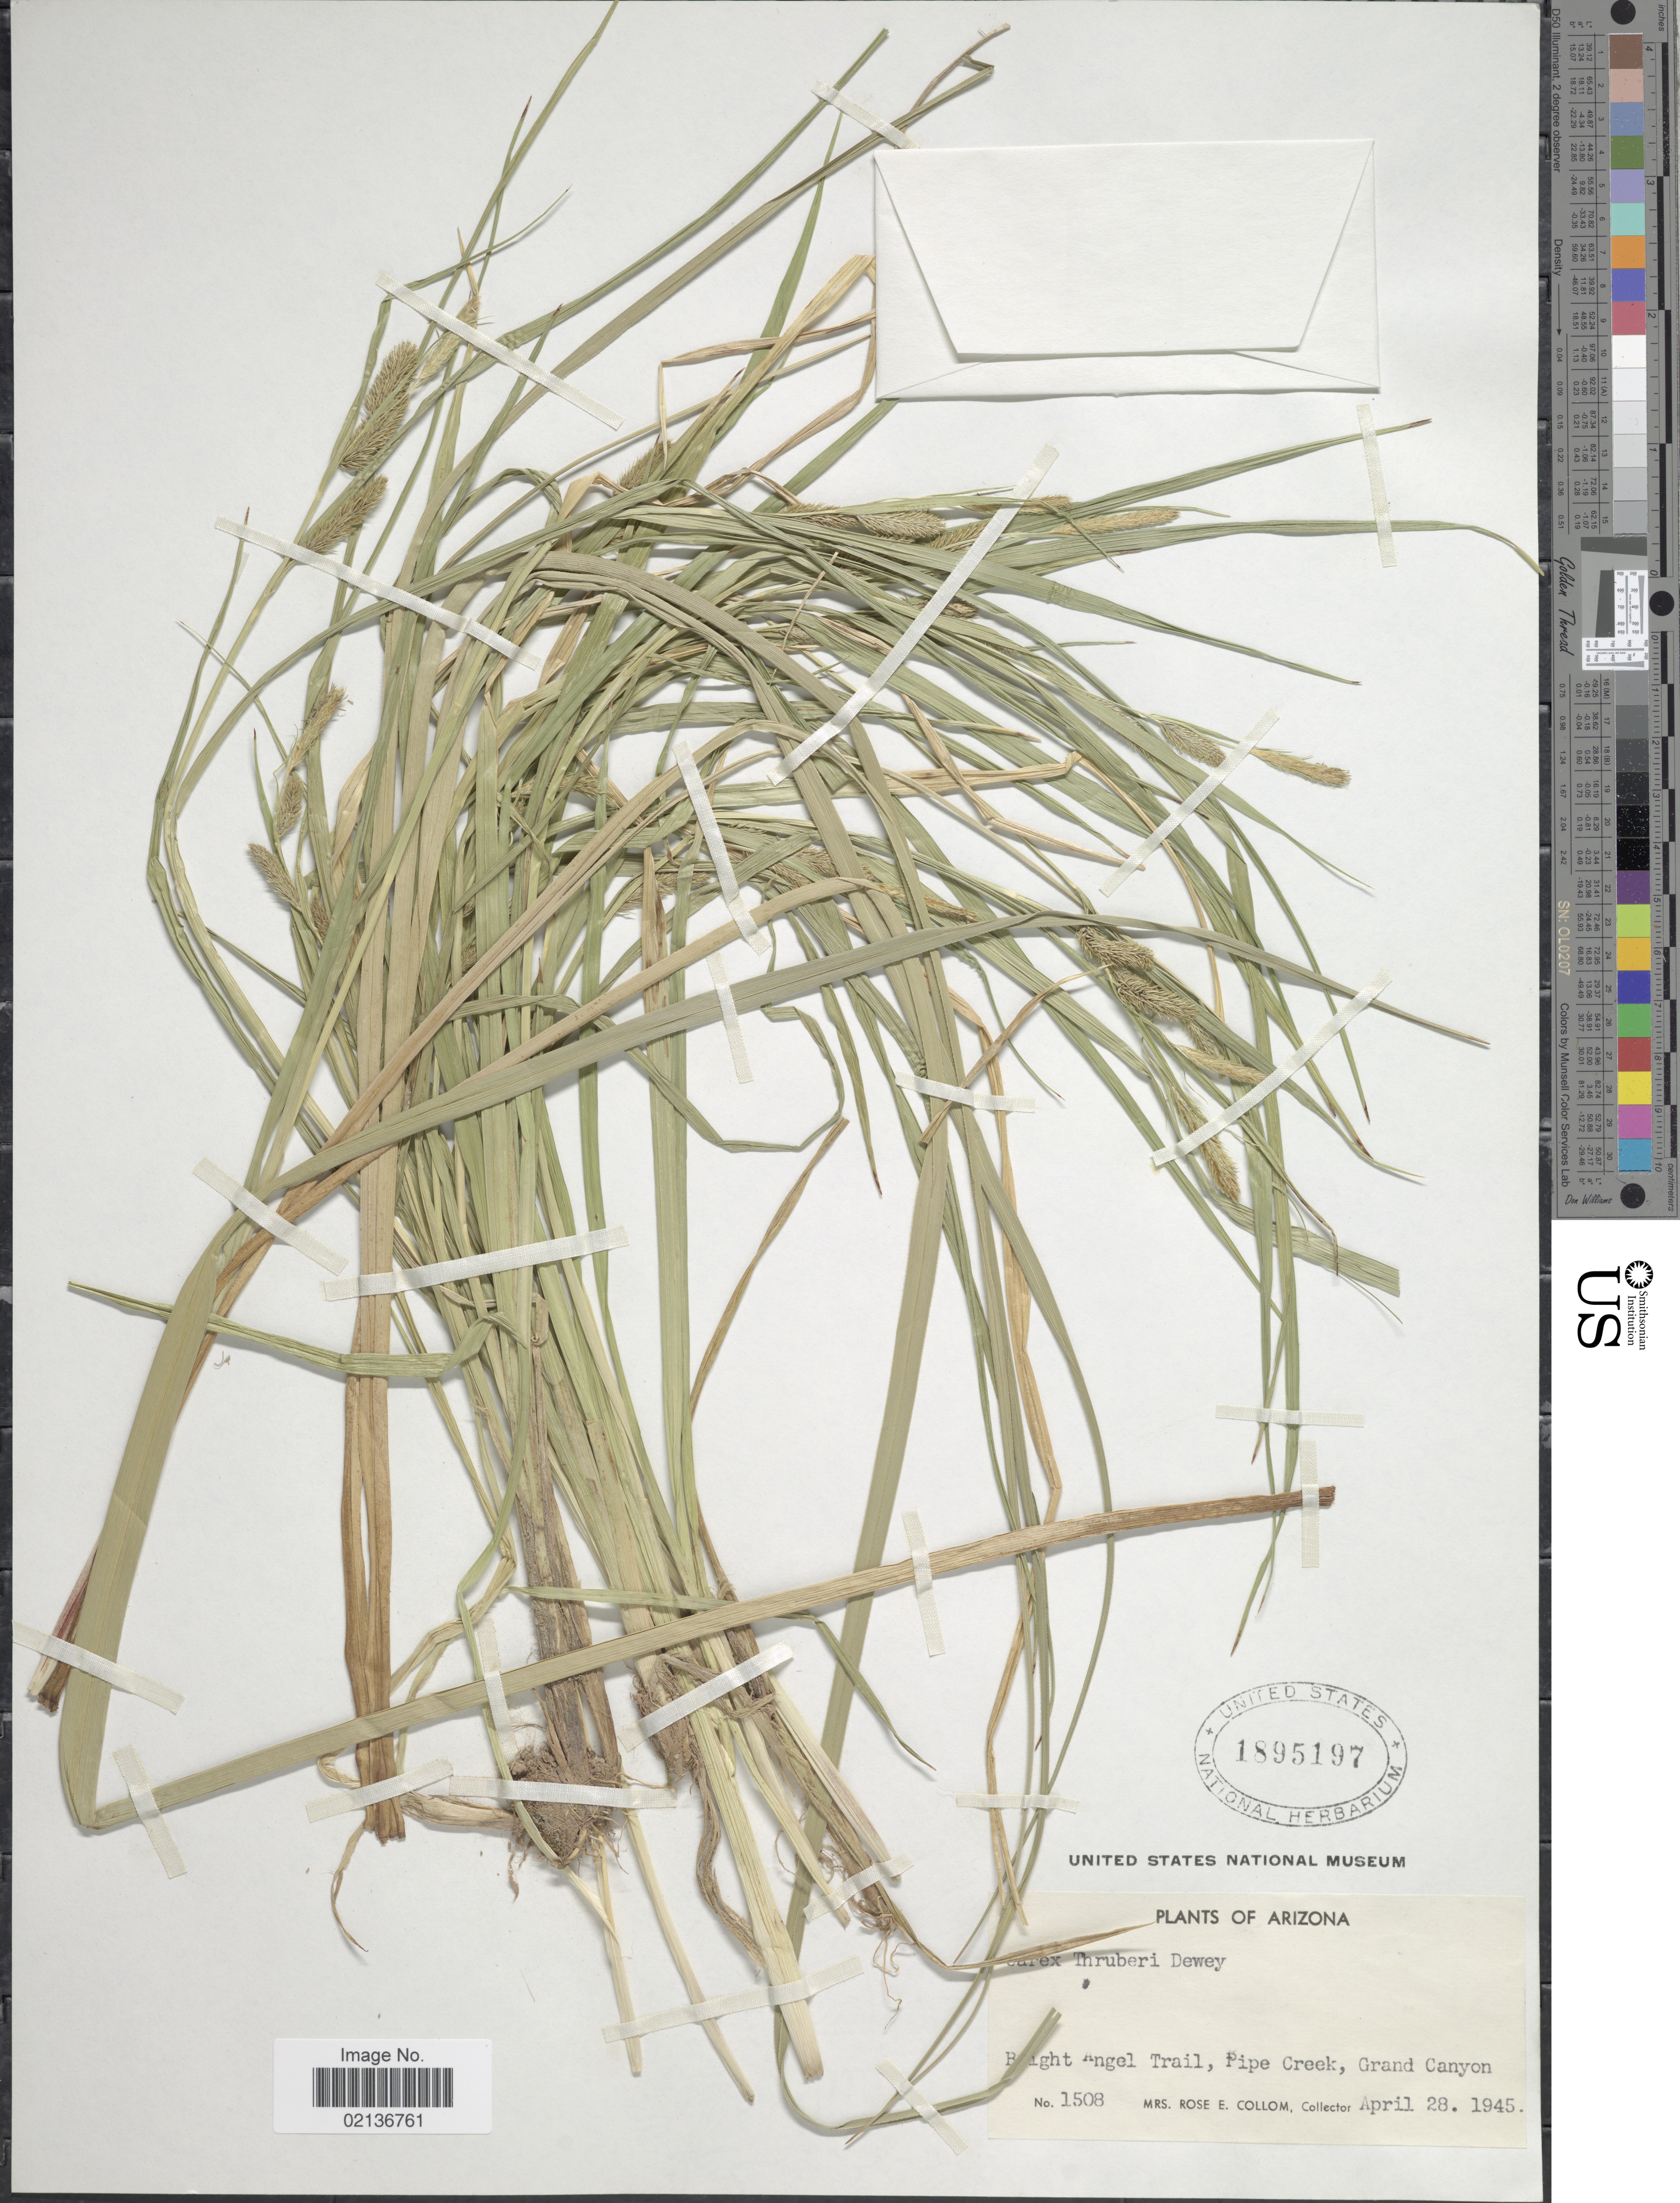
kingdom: Plantae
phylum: Tracheophyta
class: Liliopsida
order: Poales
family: Cyperaceae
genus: Carex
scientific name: Carex thurberi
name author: Dewey ex Torr.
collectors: R. E. Collom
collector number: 1508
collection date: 1945-04-28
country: United States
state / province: Arizona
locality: Bright Angel Trail, Pipe Creek, Grand Canyon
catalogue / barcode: US 1895197